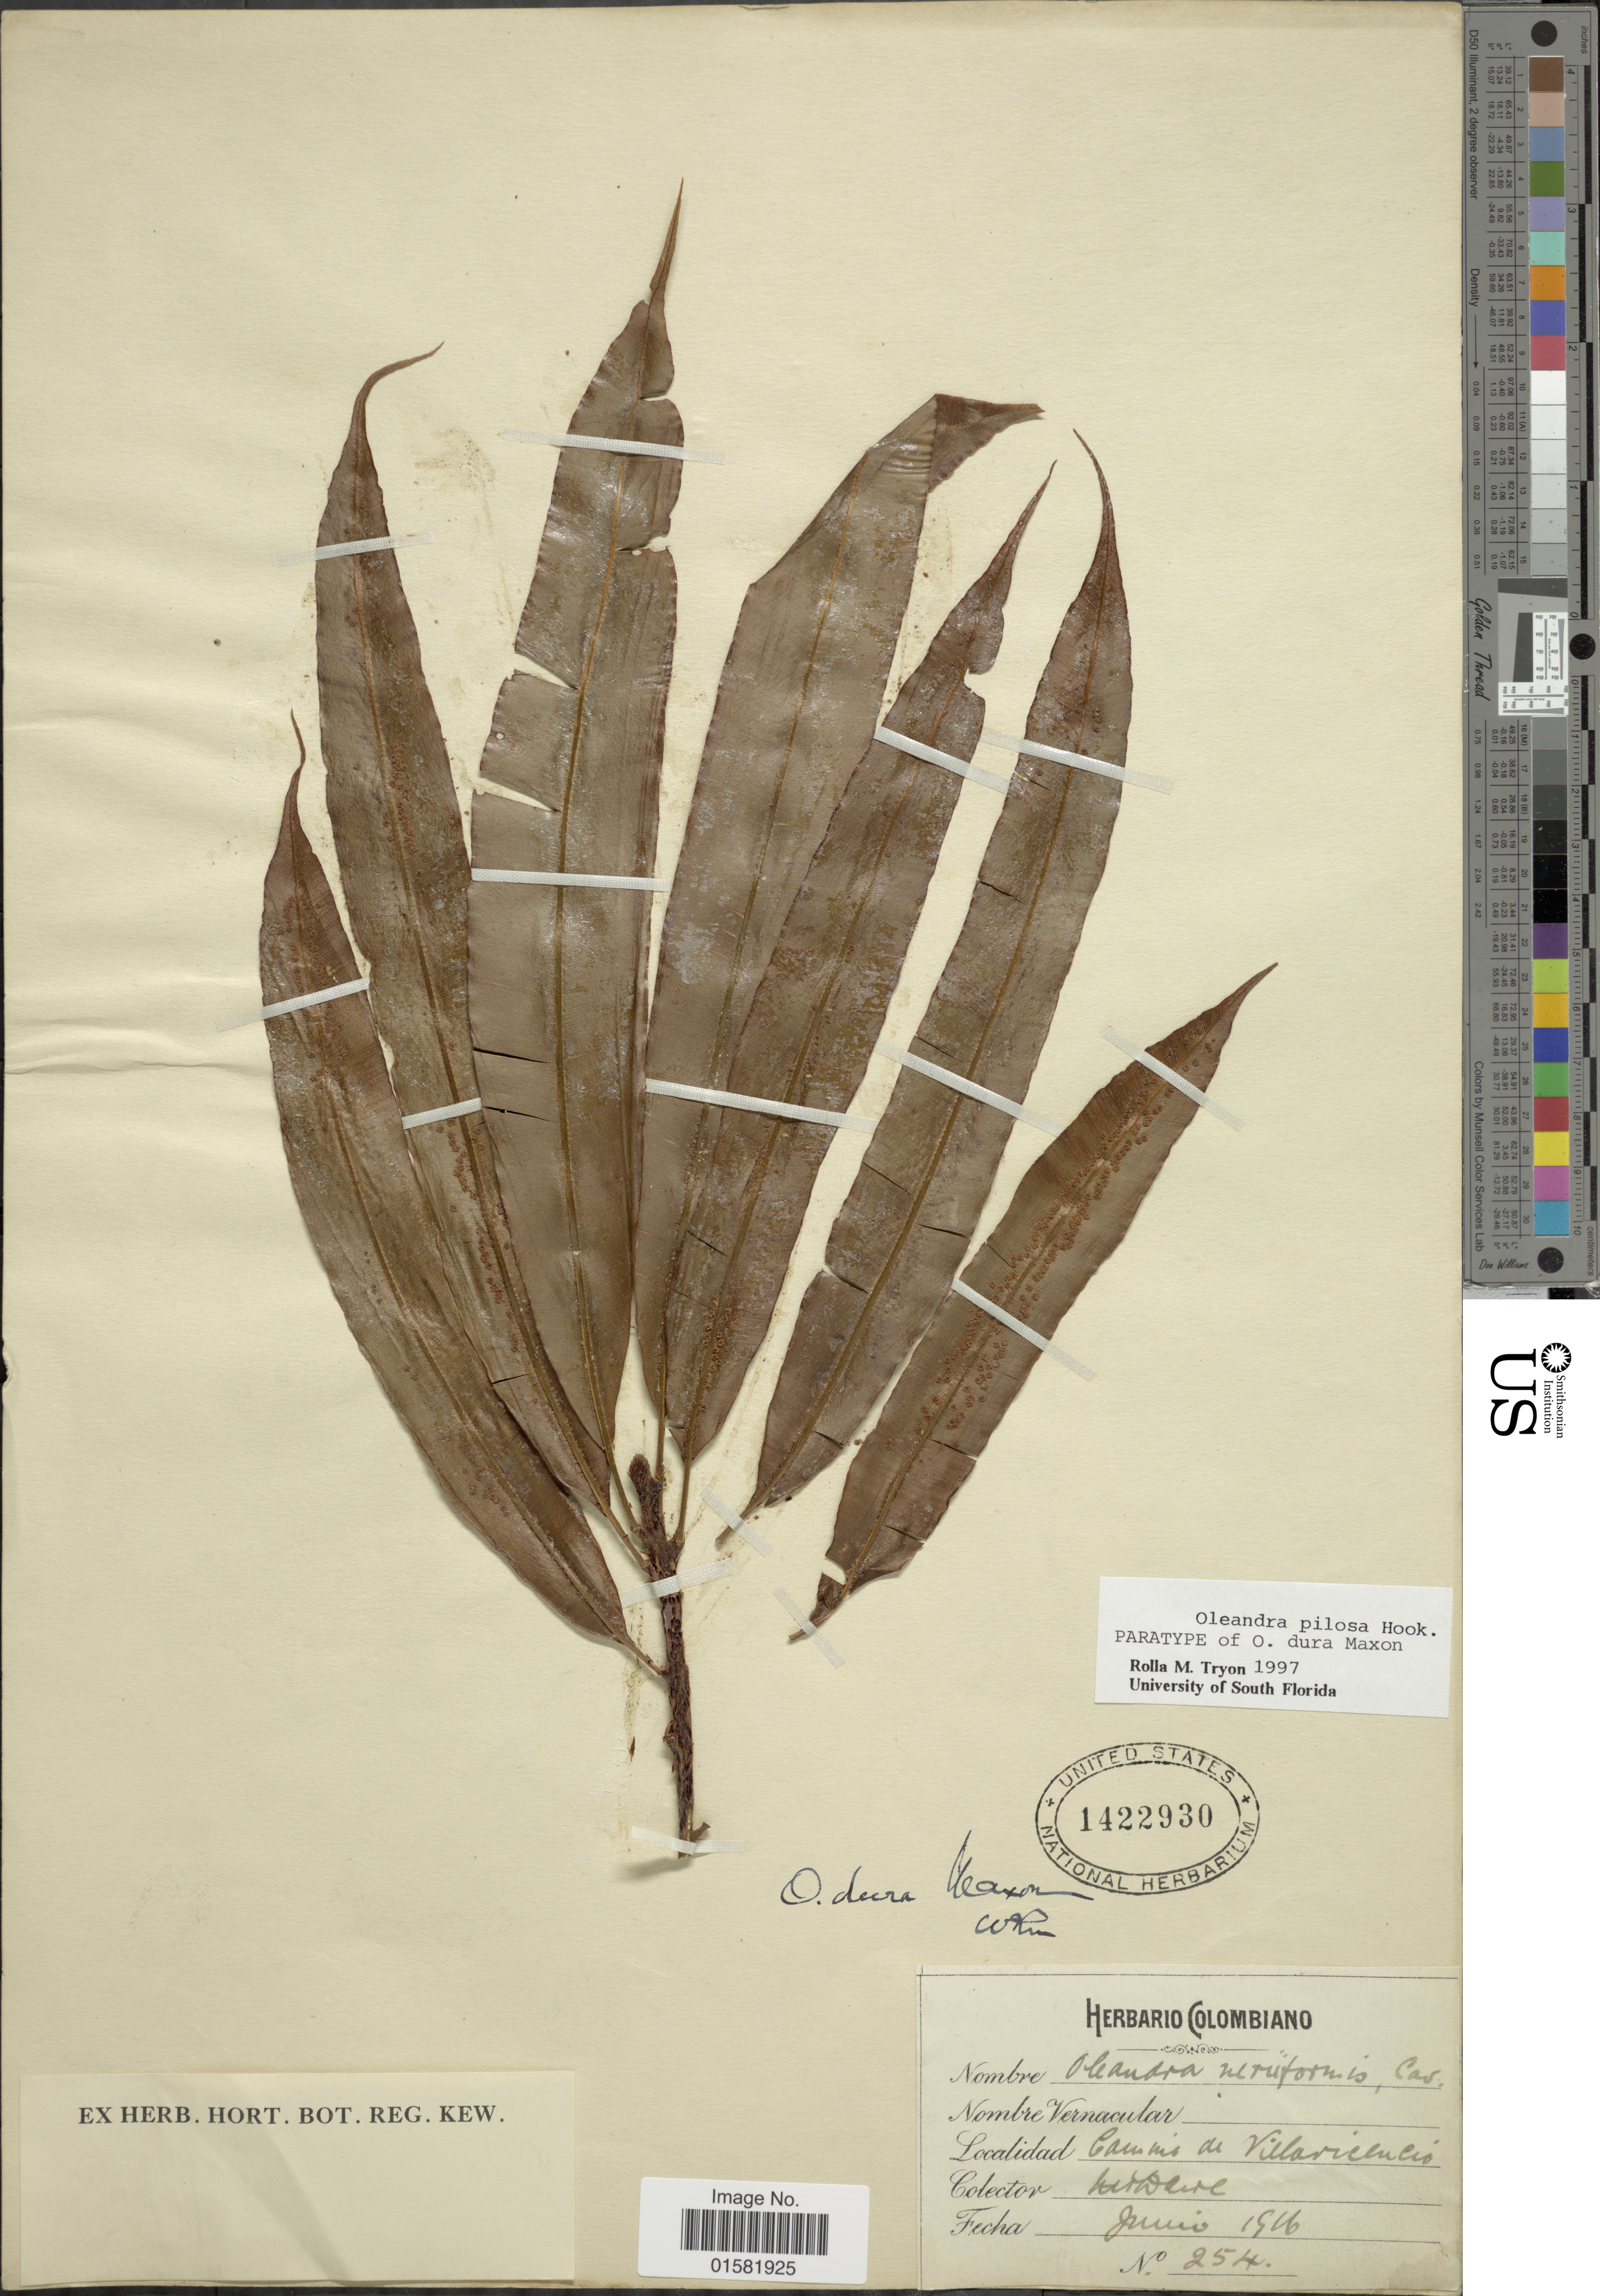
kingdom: Plantae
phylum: Tracheophyta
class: Polypodiopsida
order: Polypodiales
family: Oleandraceae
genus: Oleandra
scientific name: Oleandra pilosa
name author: Hook.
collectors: M. T. Dawe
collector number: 254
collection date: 1916-06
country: Colombia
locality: Colombia, Camino de Villavicencio.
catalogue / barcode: US 1422930